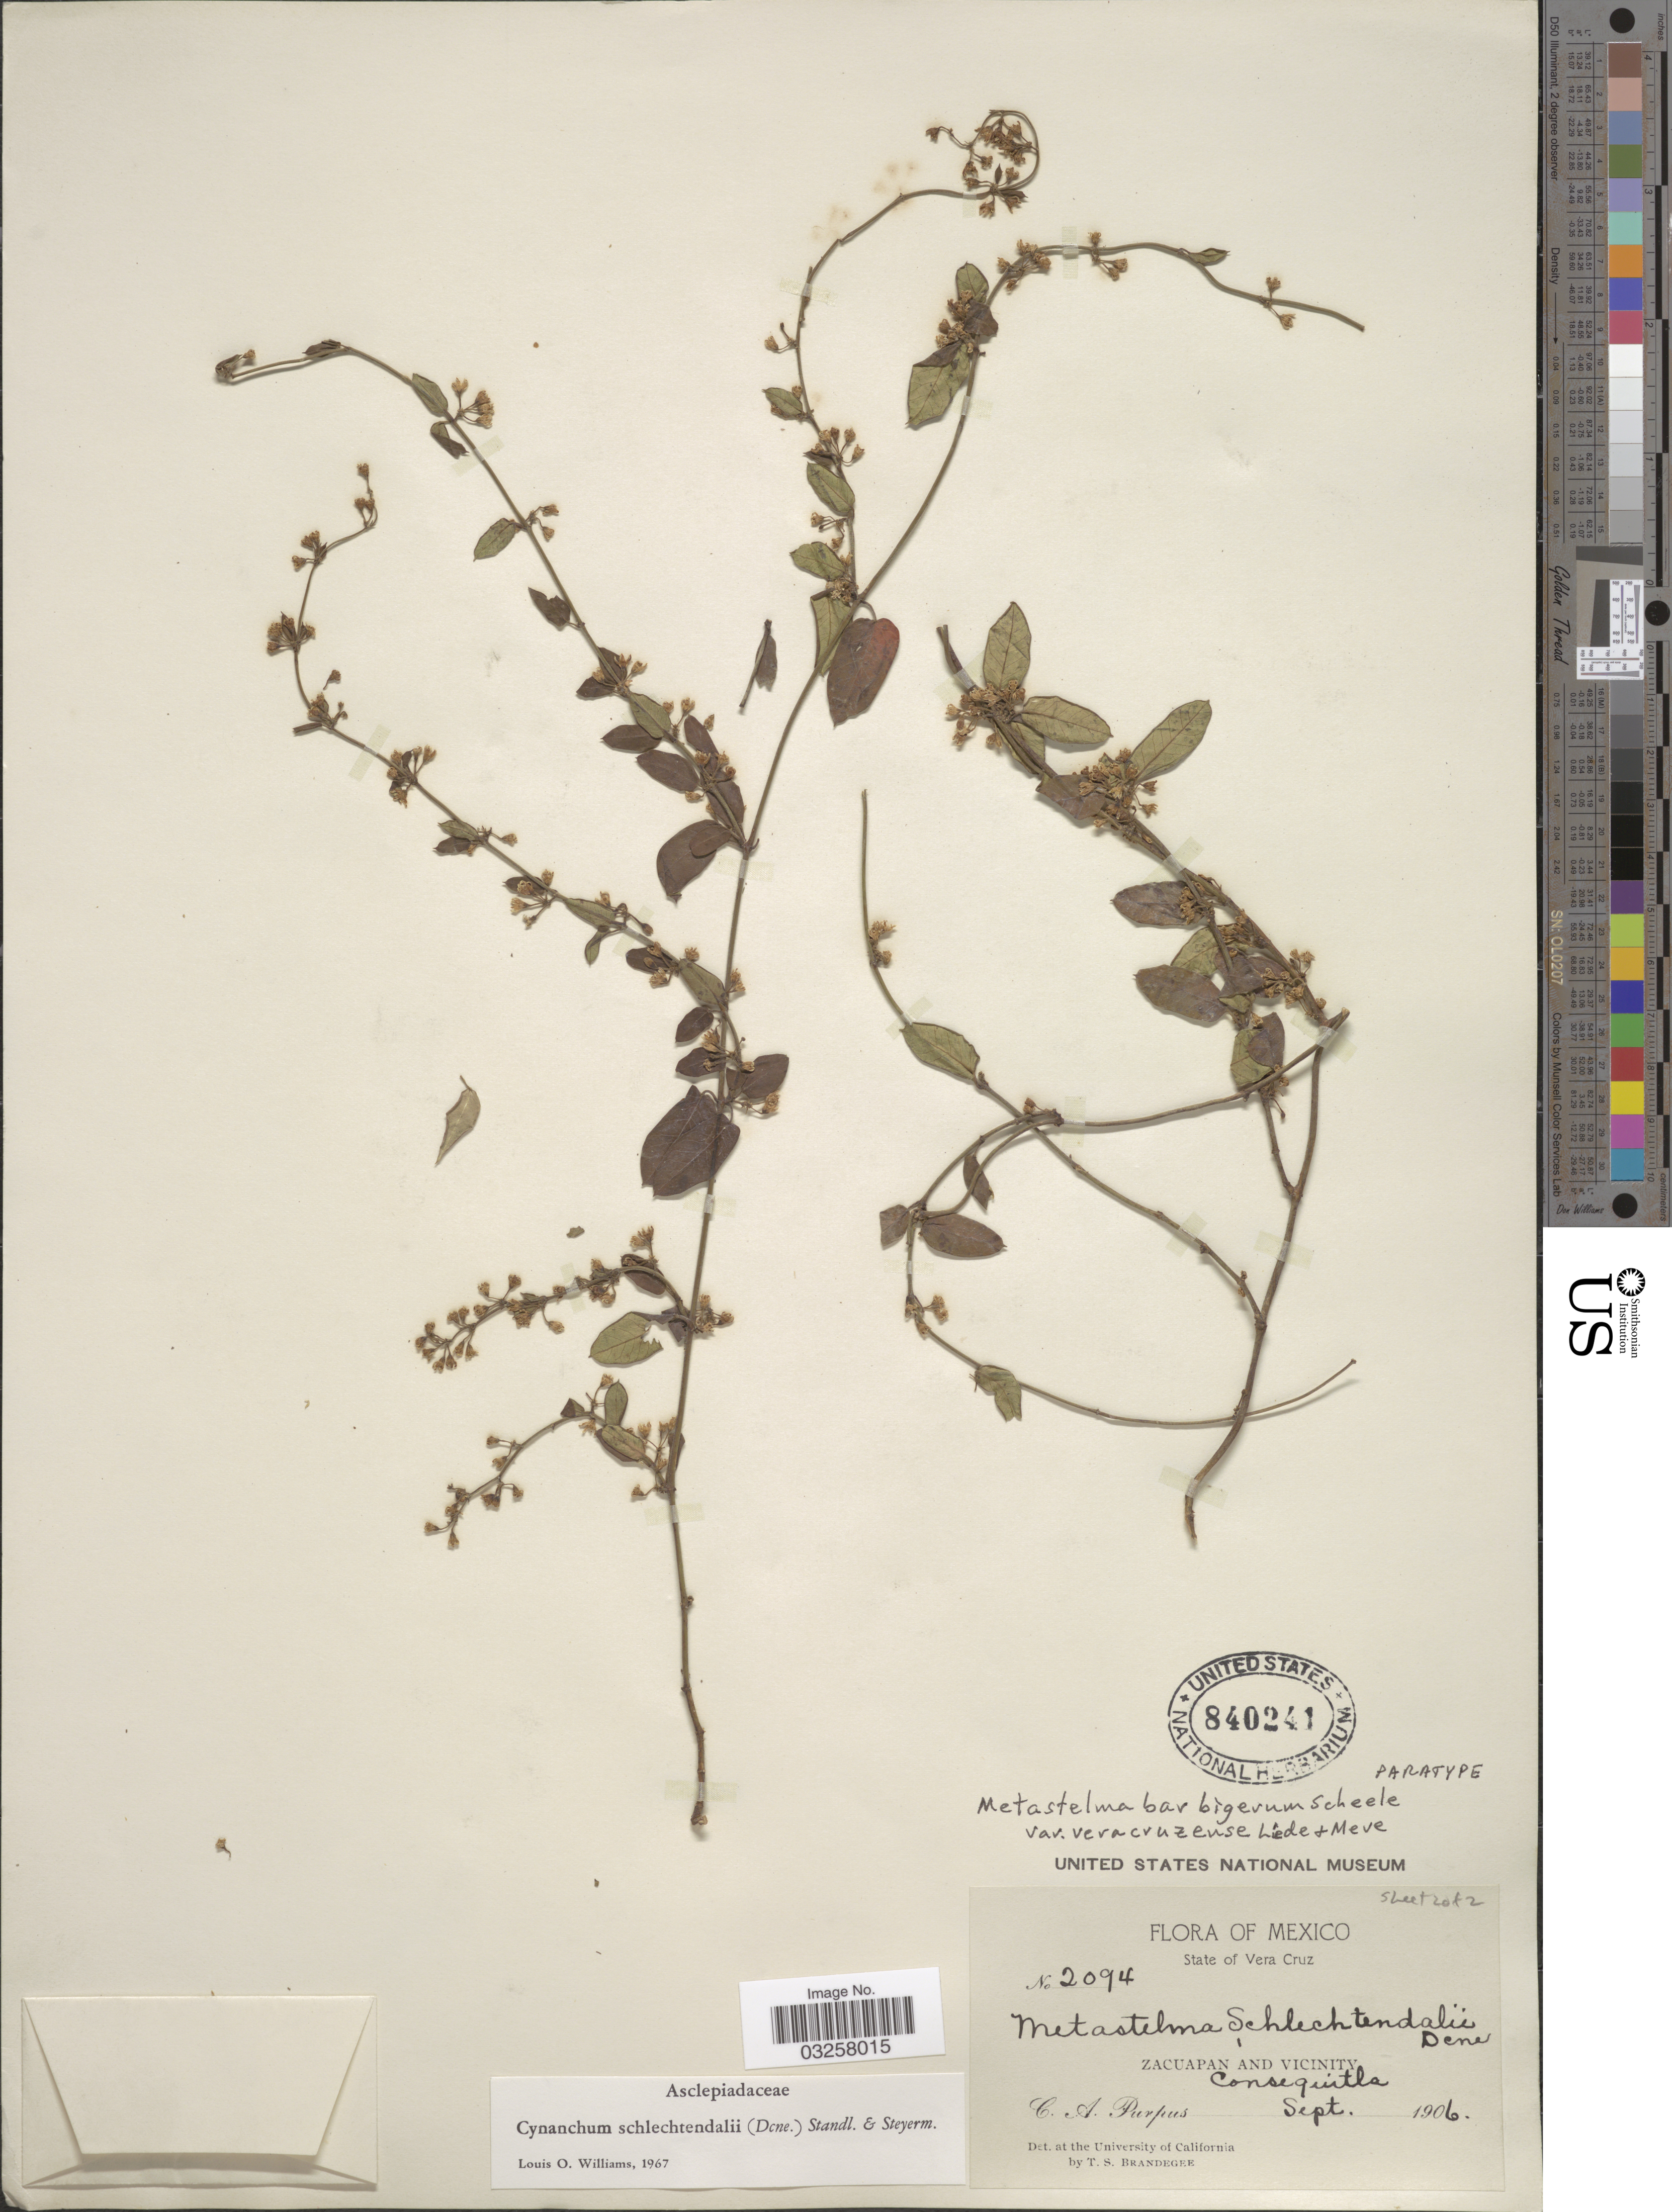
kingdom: Plantae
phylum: Tracheophyta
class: Magnoliopsida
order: Gentianales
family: Apocynaceae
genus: Metastelma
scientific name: Metastelma barbigerum subsp. veracruzense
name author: Liede & Meve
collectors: C. A. Purpus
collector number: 2094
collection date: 1906-09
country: Mexico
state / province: Veracruz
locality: State of Vera Cruz. Zacuapan and vicinity. Consequitla.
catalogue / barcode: US 840241